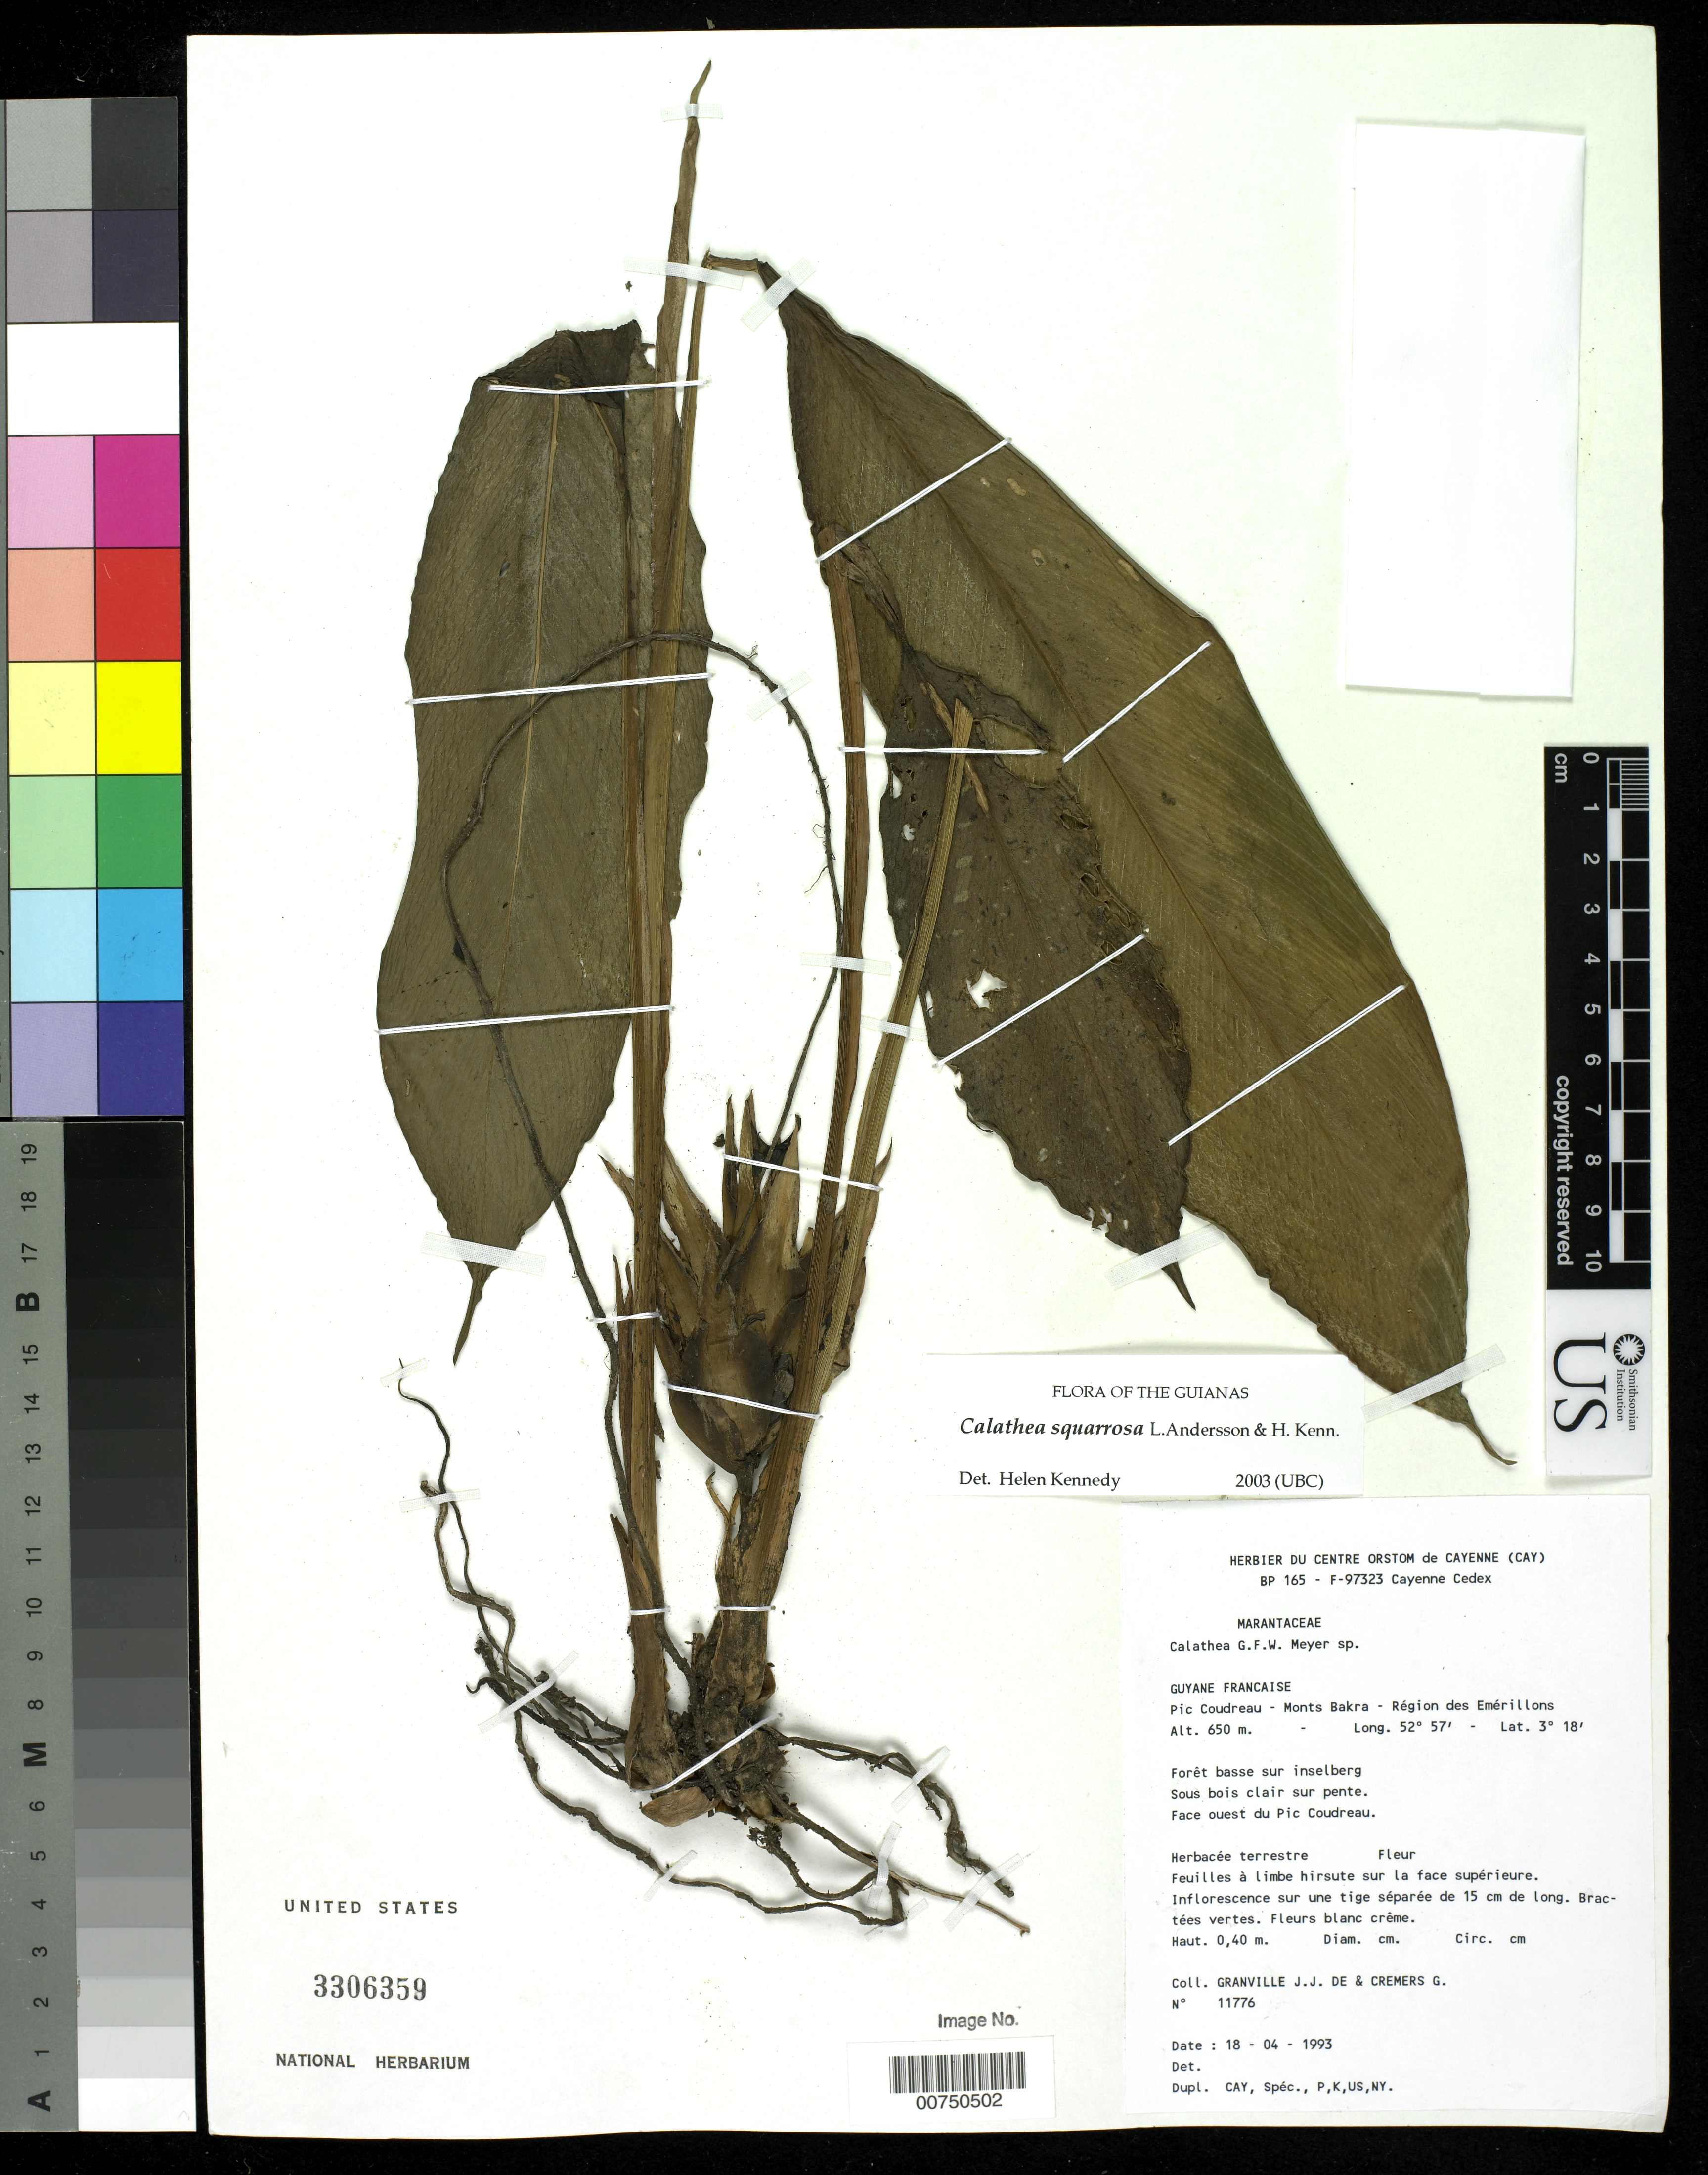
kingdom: Plantae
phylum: Tracheophyta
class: Liliopsida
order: Zingiberales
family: Marantaceae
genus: Goeppertia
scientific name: Goeppertia squarrosa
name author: (L. Andersson & H. Kenn.) Borchs. & S. Suárez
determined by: Strong, M. T., (US), Smithsonian Institution - National Museum of Natural History (UNITED STATES)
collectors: J.-J. de Granville & G. Cremers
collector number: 11776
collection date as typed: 18-Apr-93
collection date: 1993-04-18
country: French Guiana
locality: Pic Coudreau, Monts Bakra, région des Emérillons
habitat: Forêt basse sur inselberg. Sous bois clair sur pente. Face ouest du Pic Cordreau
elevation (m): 650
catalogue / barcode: US 3306359